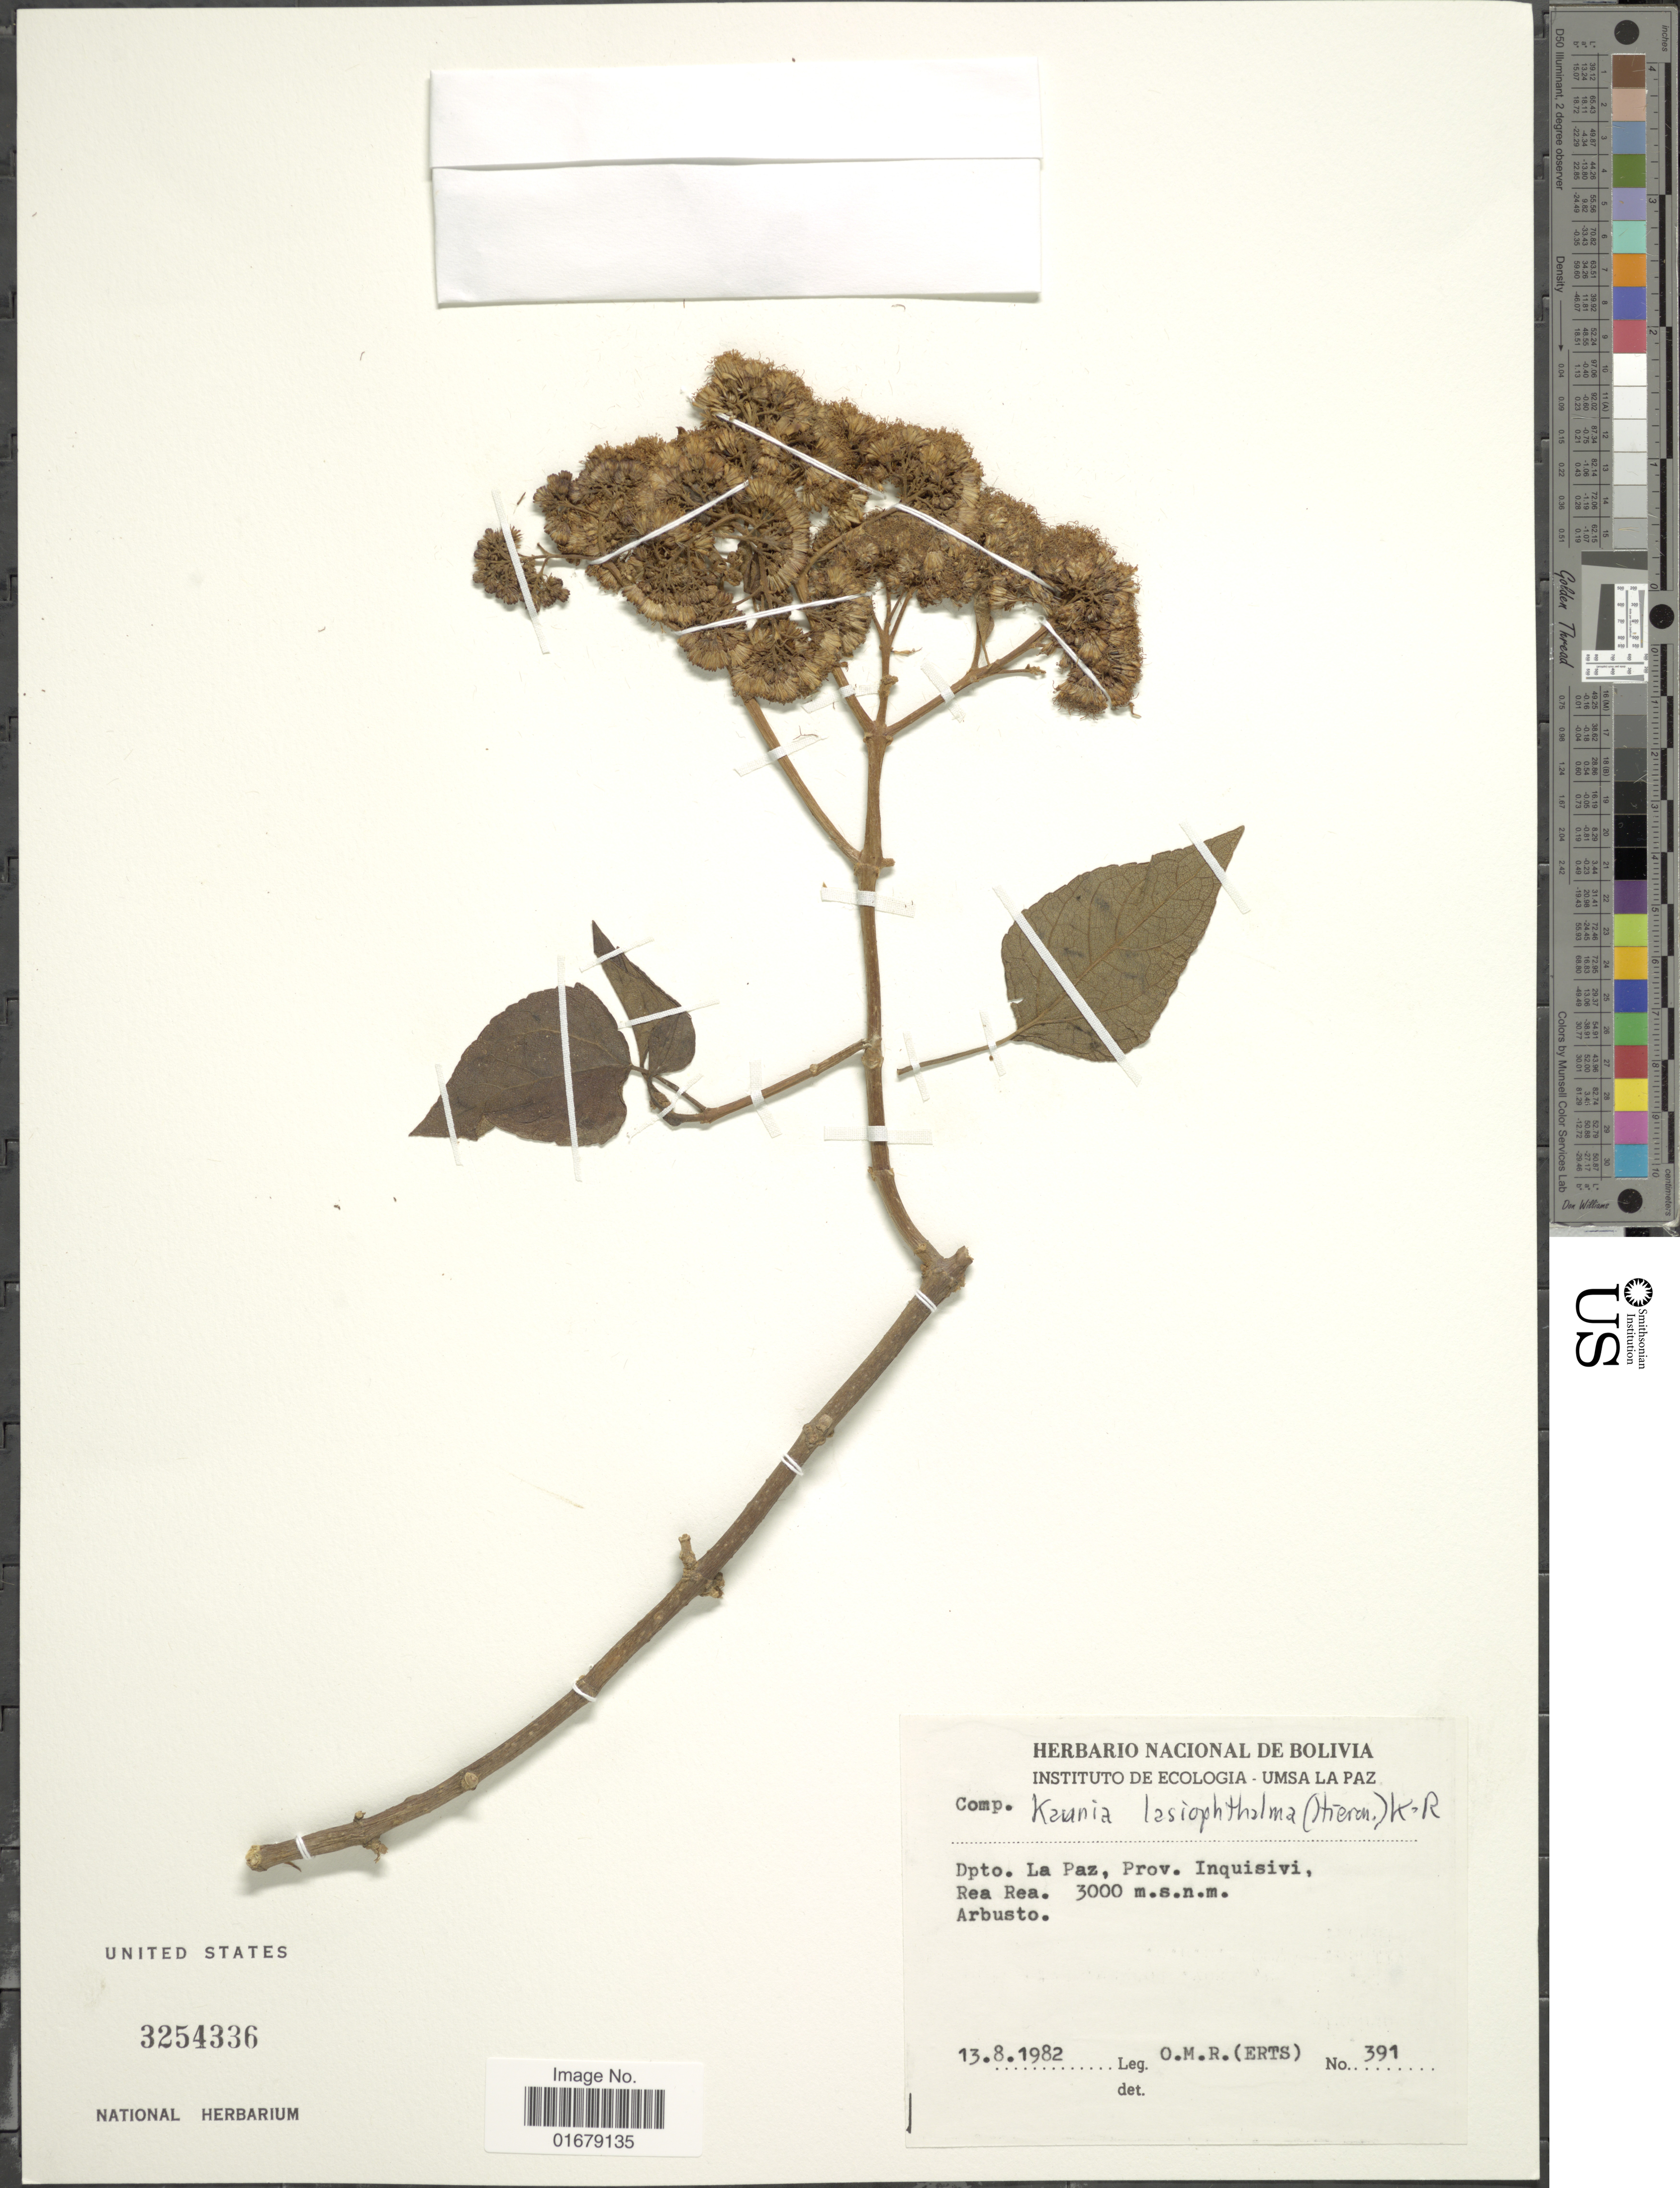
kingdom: Plantae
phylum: Tracheophyta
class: Magnoliopsida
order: Asterales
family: Asteraceae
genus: Kaunia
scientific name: Kaunia lasiophthalma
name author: (Hieron.) R.M. King & H. Rob.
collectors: O. M. R.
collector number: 391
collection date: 1982-08-13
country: Bolivia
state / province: La Paz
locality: Bolivia. Dpto. La Paz, prov. Inquisivi, Rea Rea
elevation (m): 3000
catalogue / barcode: US 3254336